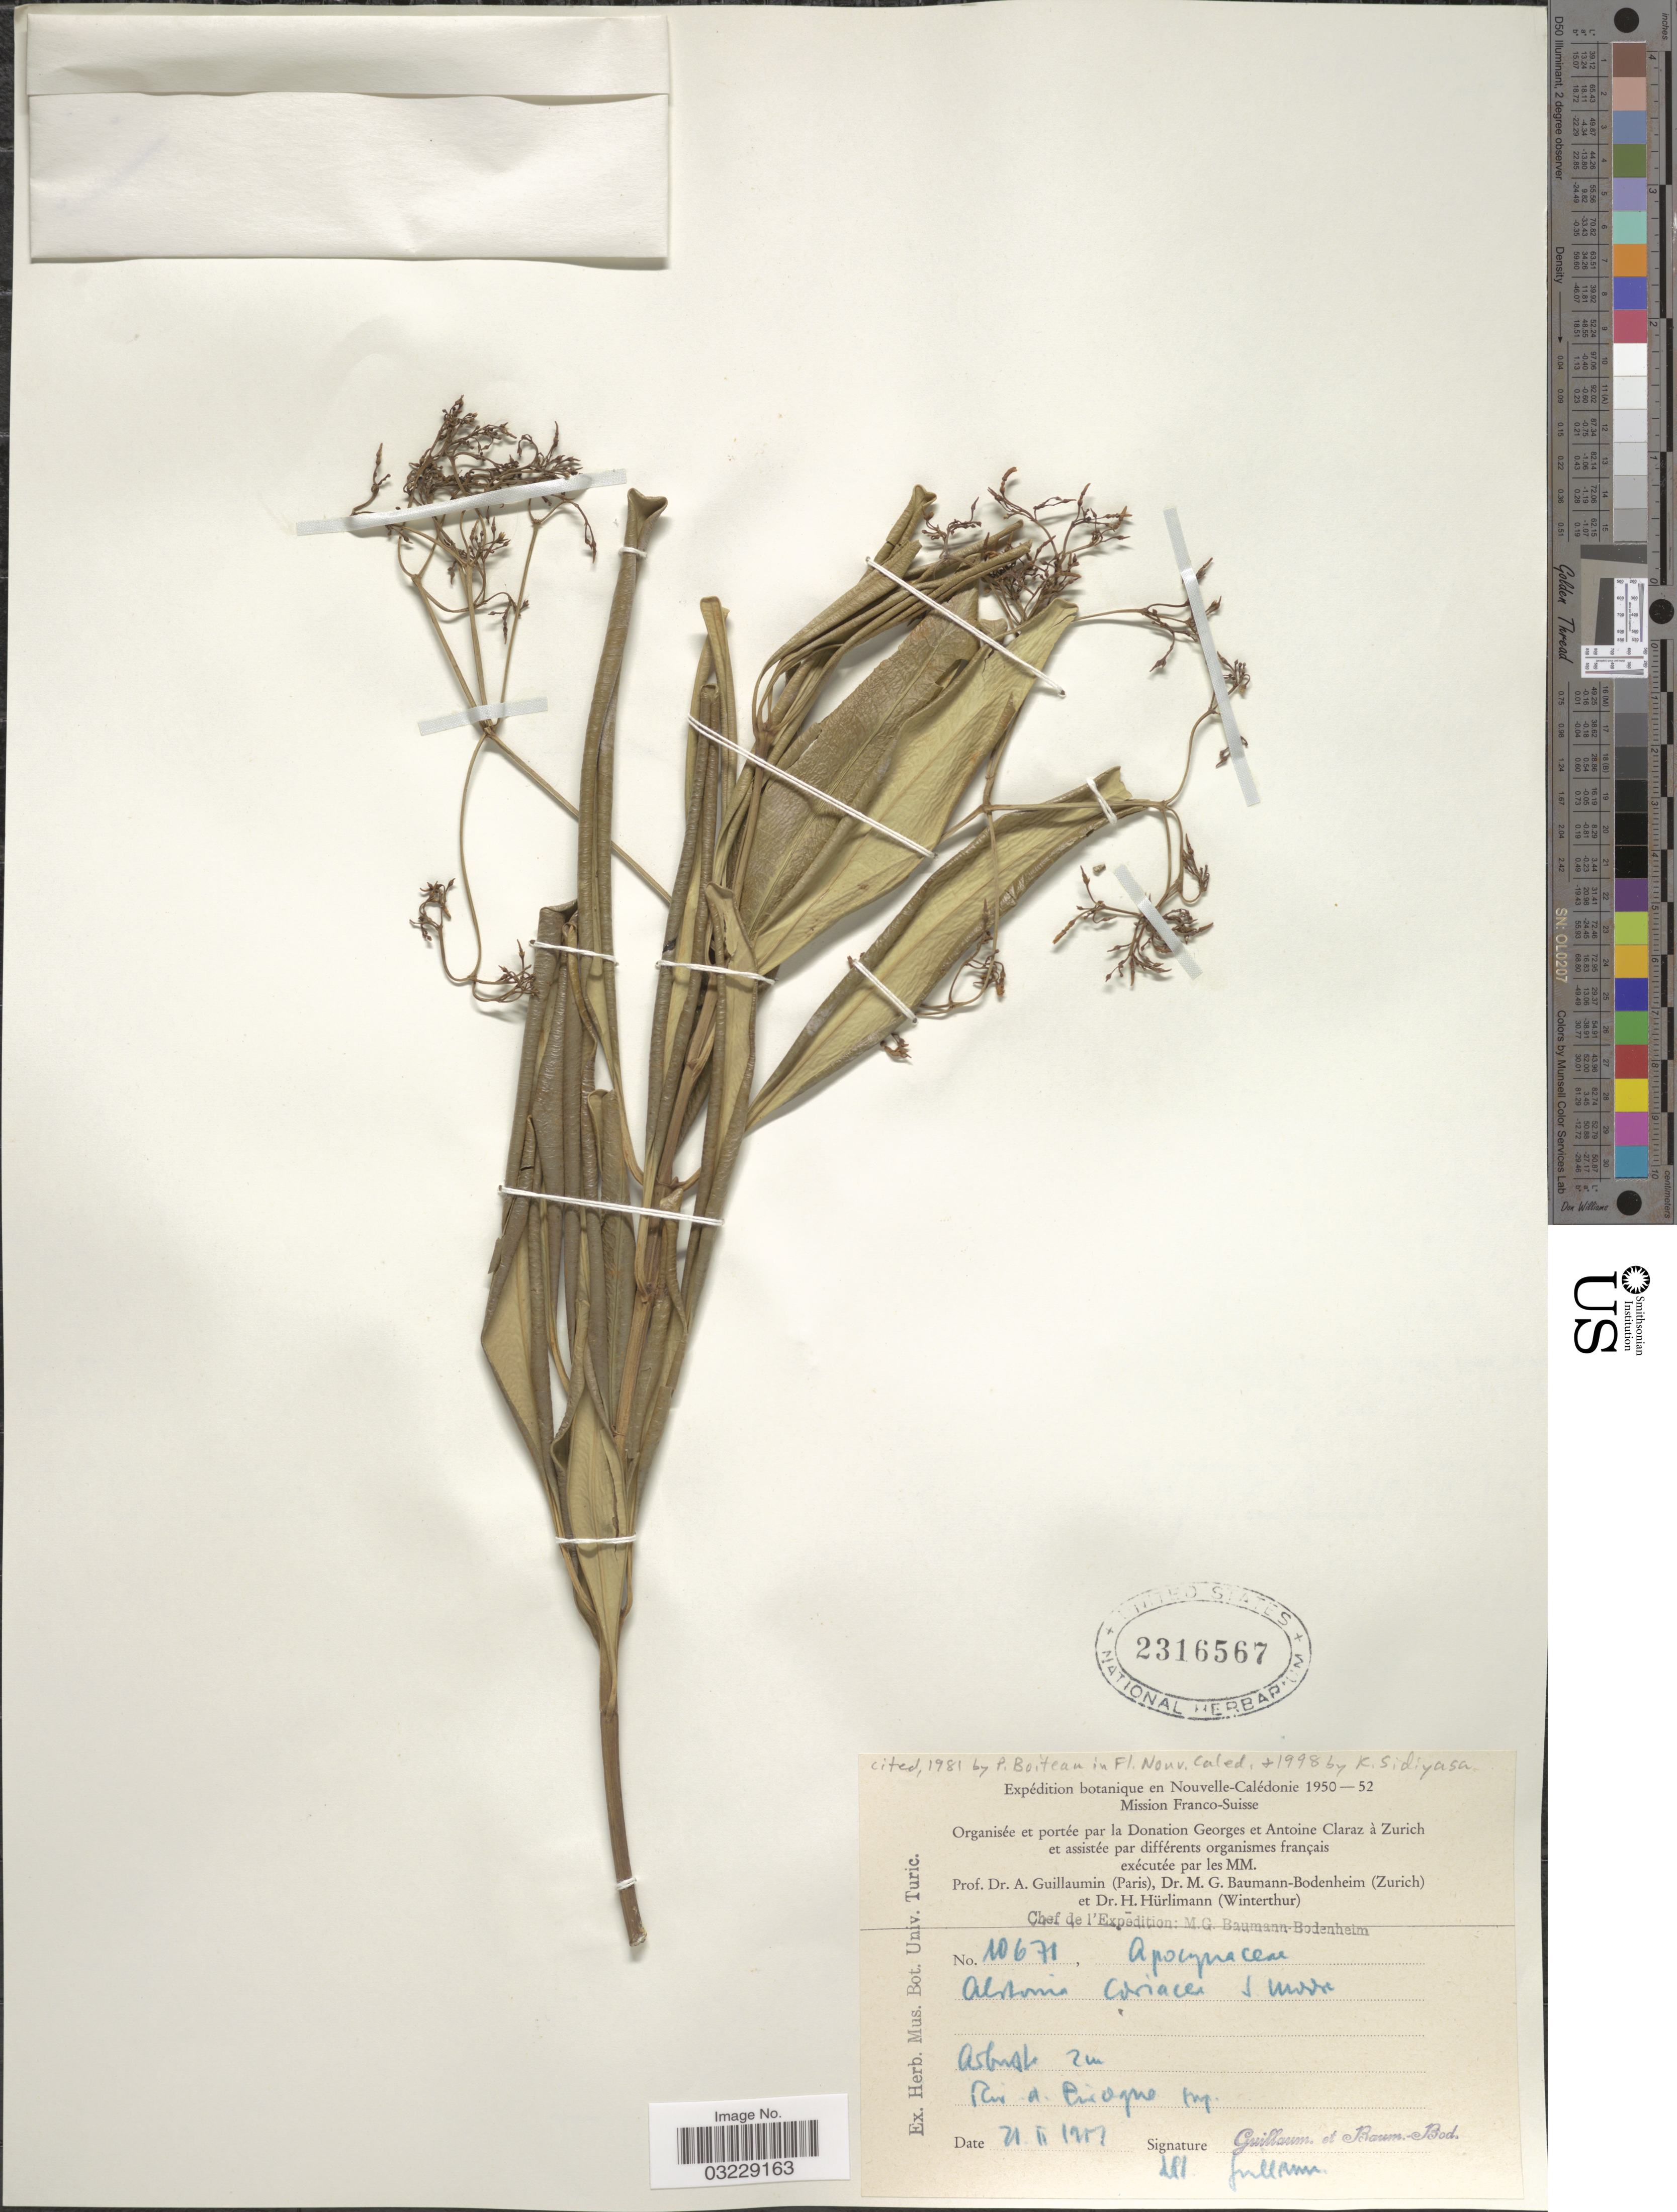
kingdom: Plantae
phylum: Tracheophyta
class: Magnoliopsida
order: Gentianales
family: Apocynaceae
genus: Alstonia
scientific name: Alstonia coriacea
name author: Pancher ex S. Moore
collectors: A. Guillaumin & M. G. Baumann-Bodenheim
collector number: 10671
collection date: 1951-02-21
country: New Caledonia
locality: Riv. d. Pirogue twp [interpreted].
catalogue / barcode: US 2316567